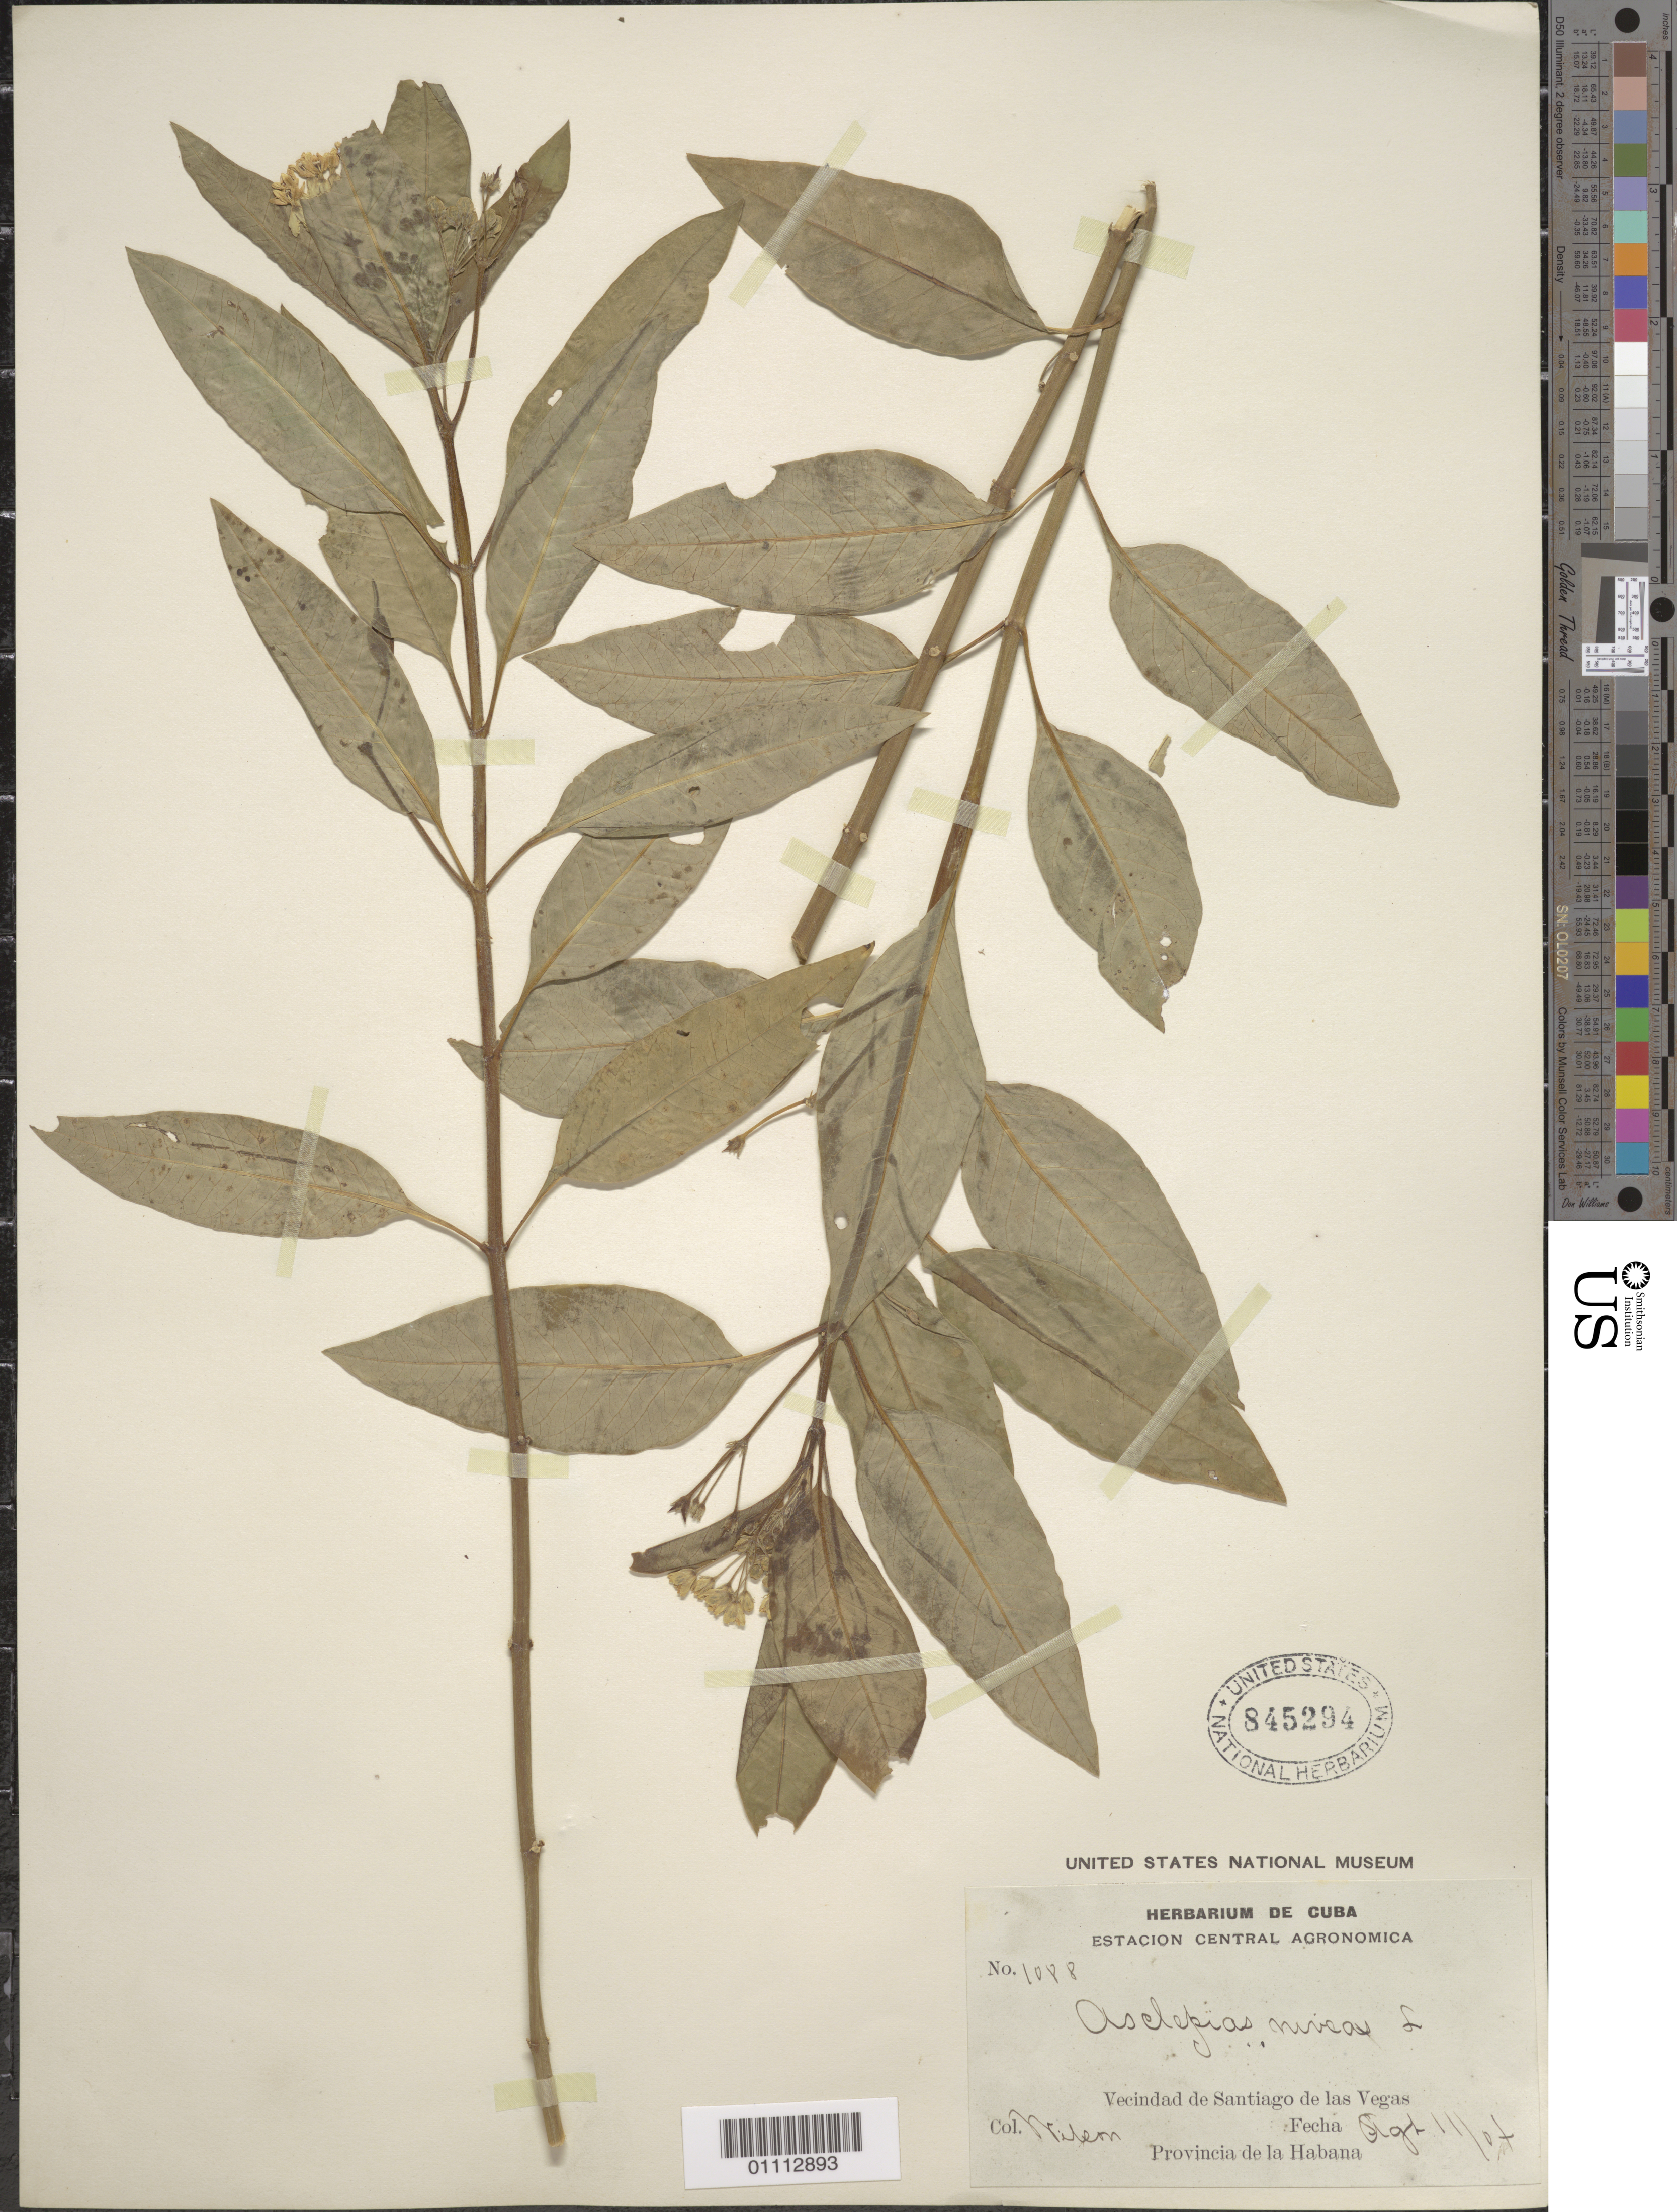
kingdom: Plantae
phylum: Tracheophyta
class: Magnoliopsida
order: Gentianales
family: Apocynaceae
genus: Asclepias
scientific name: Asclepias nivea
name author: L.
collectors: -- Wilson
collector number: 1088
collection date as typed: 11 Aug 1904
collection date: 1904-08-11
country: Cuba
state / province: La Habana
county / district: Municipio Boyeros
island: Cuba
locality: Santiago de las Vegas (vecindad de)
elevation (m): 97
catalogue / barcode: US 845294